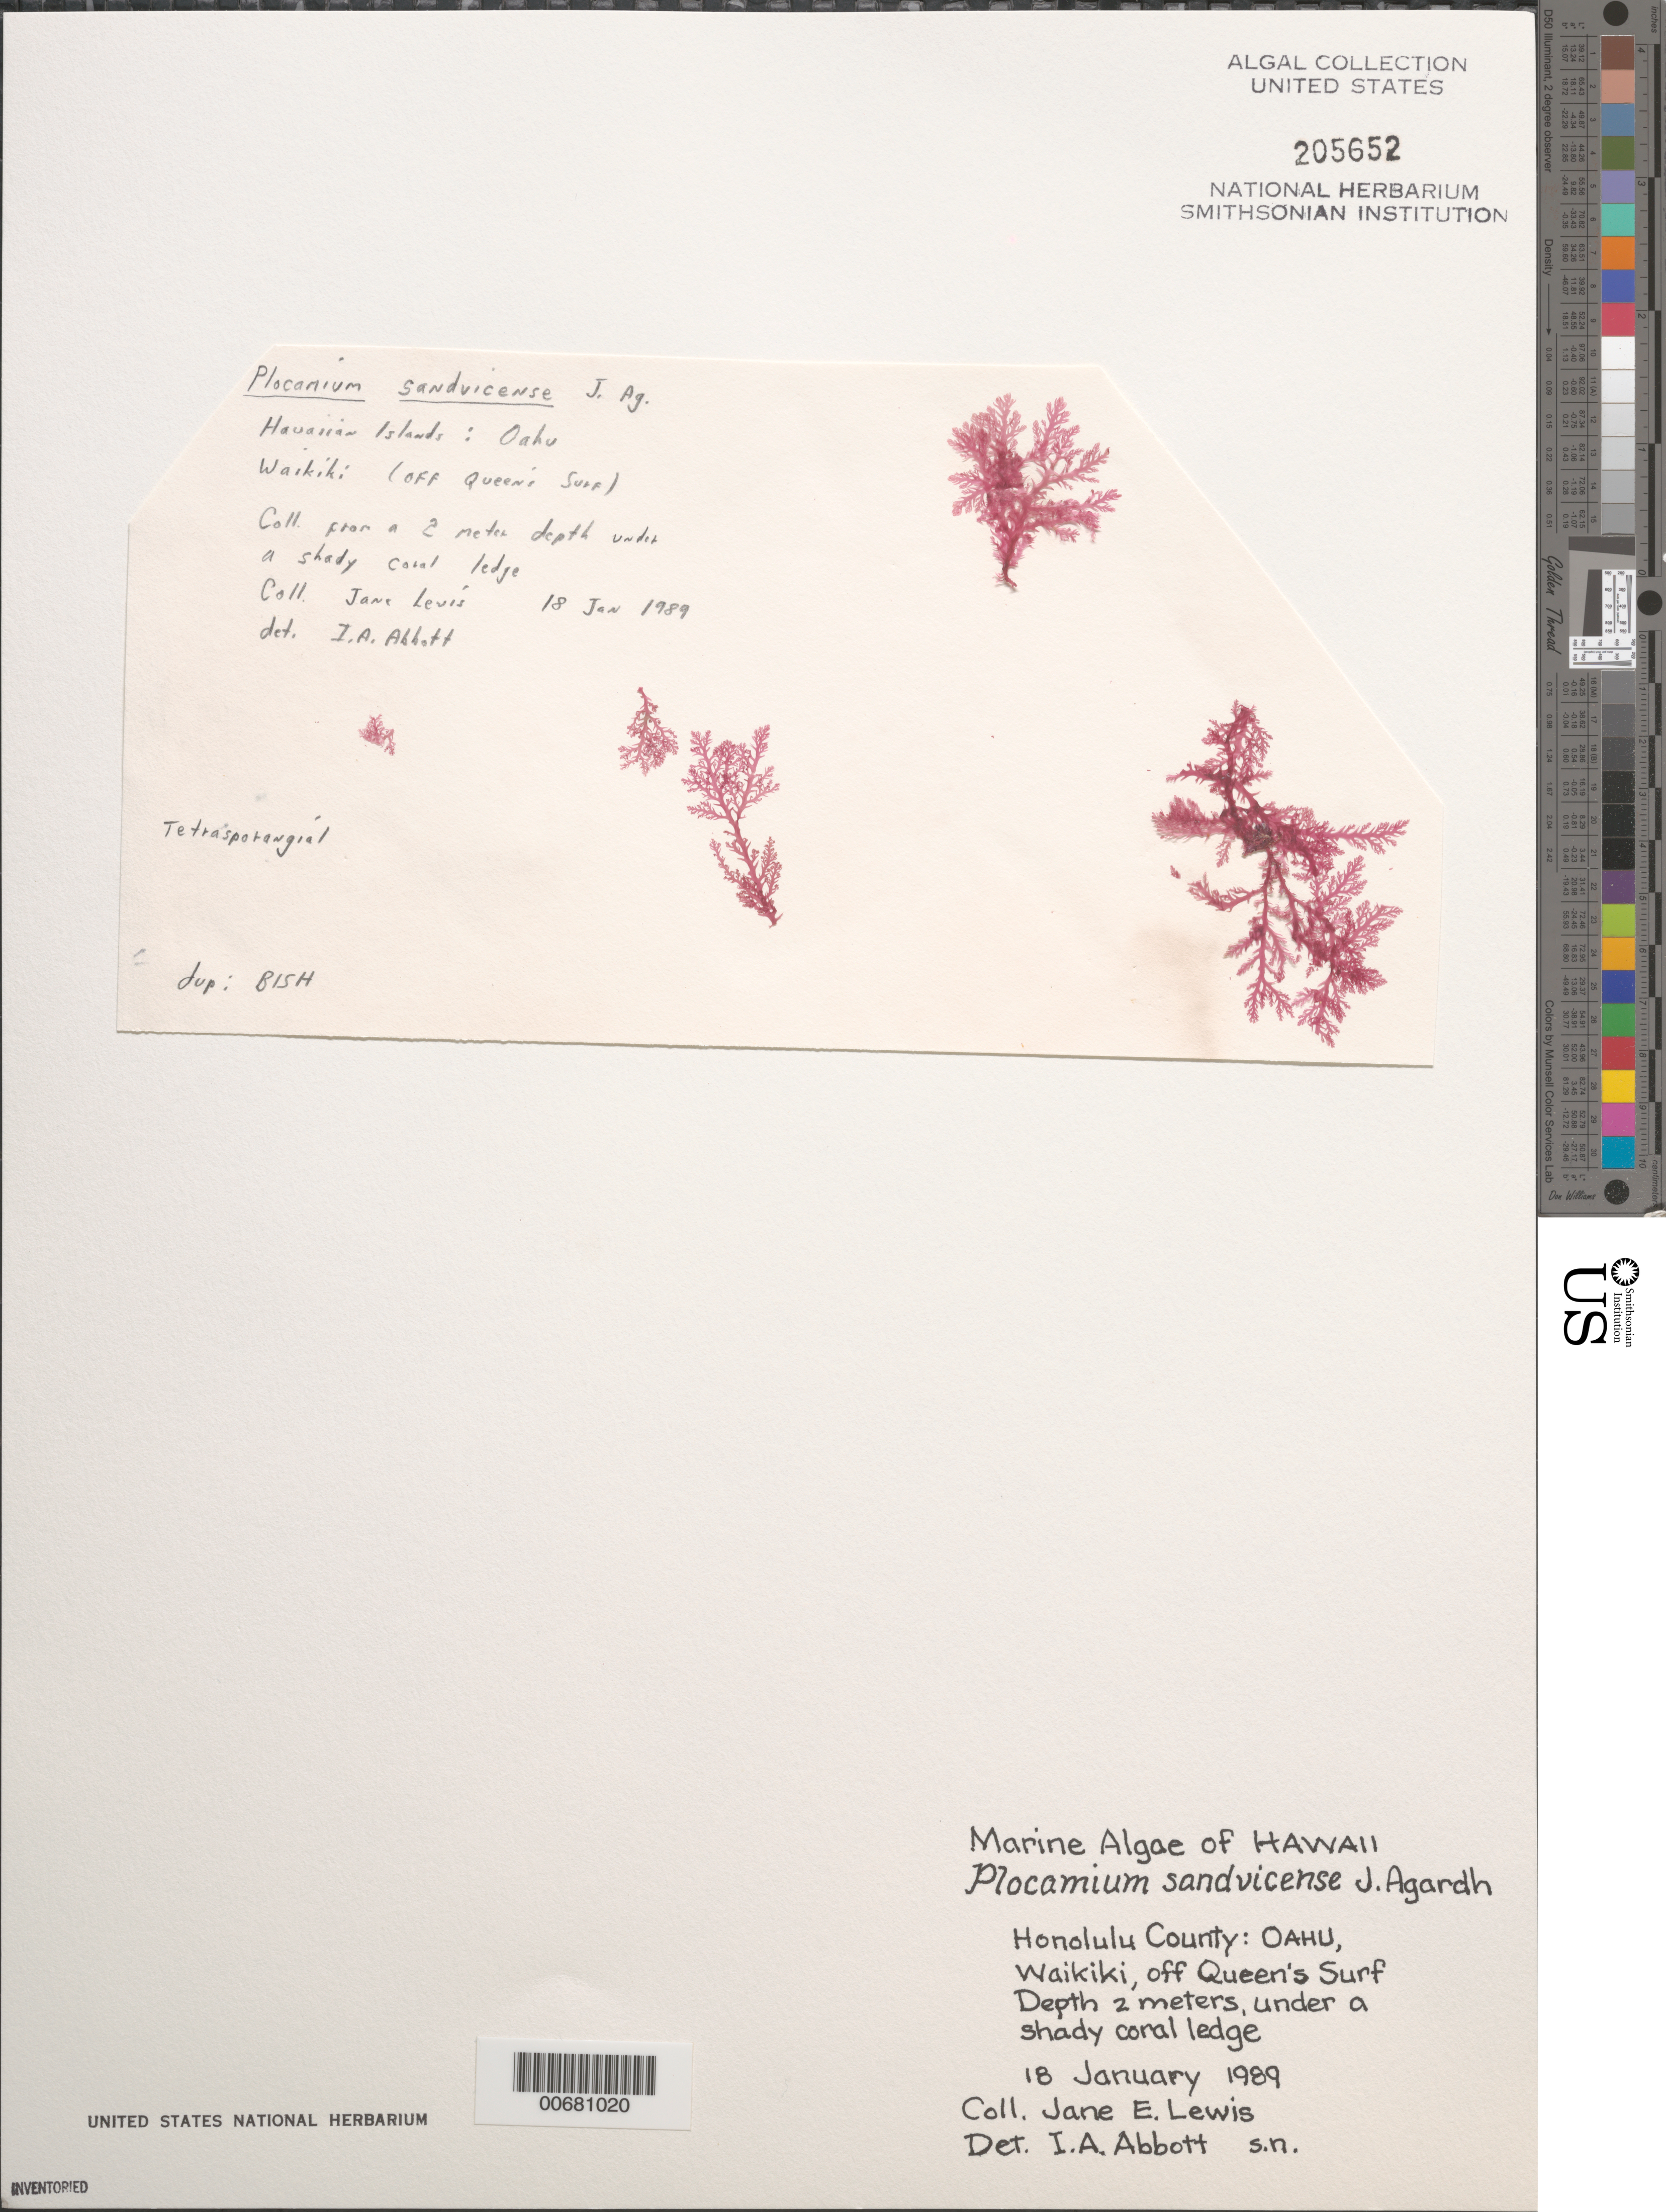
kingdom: Plantae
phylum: Rhodophyta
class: Florideophyceae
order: Plocamiales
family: Plocamiaceae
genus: Plocamium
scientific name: Plocamium sandvicense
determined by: Abbott, Isabella A.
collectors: J. Lewis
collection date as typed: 18 Jan 1989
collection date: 1989-01-18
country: United States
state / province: Hawaii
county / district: Honolulu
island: Oahu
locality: Waikiki, off Queen's Surf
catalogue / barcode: US 205652